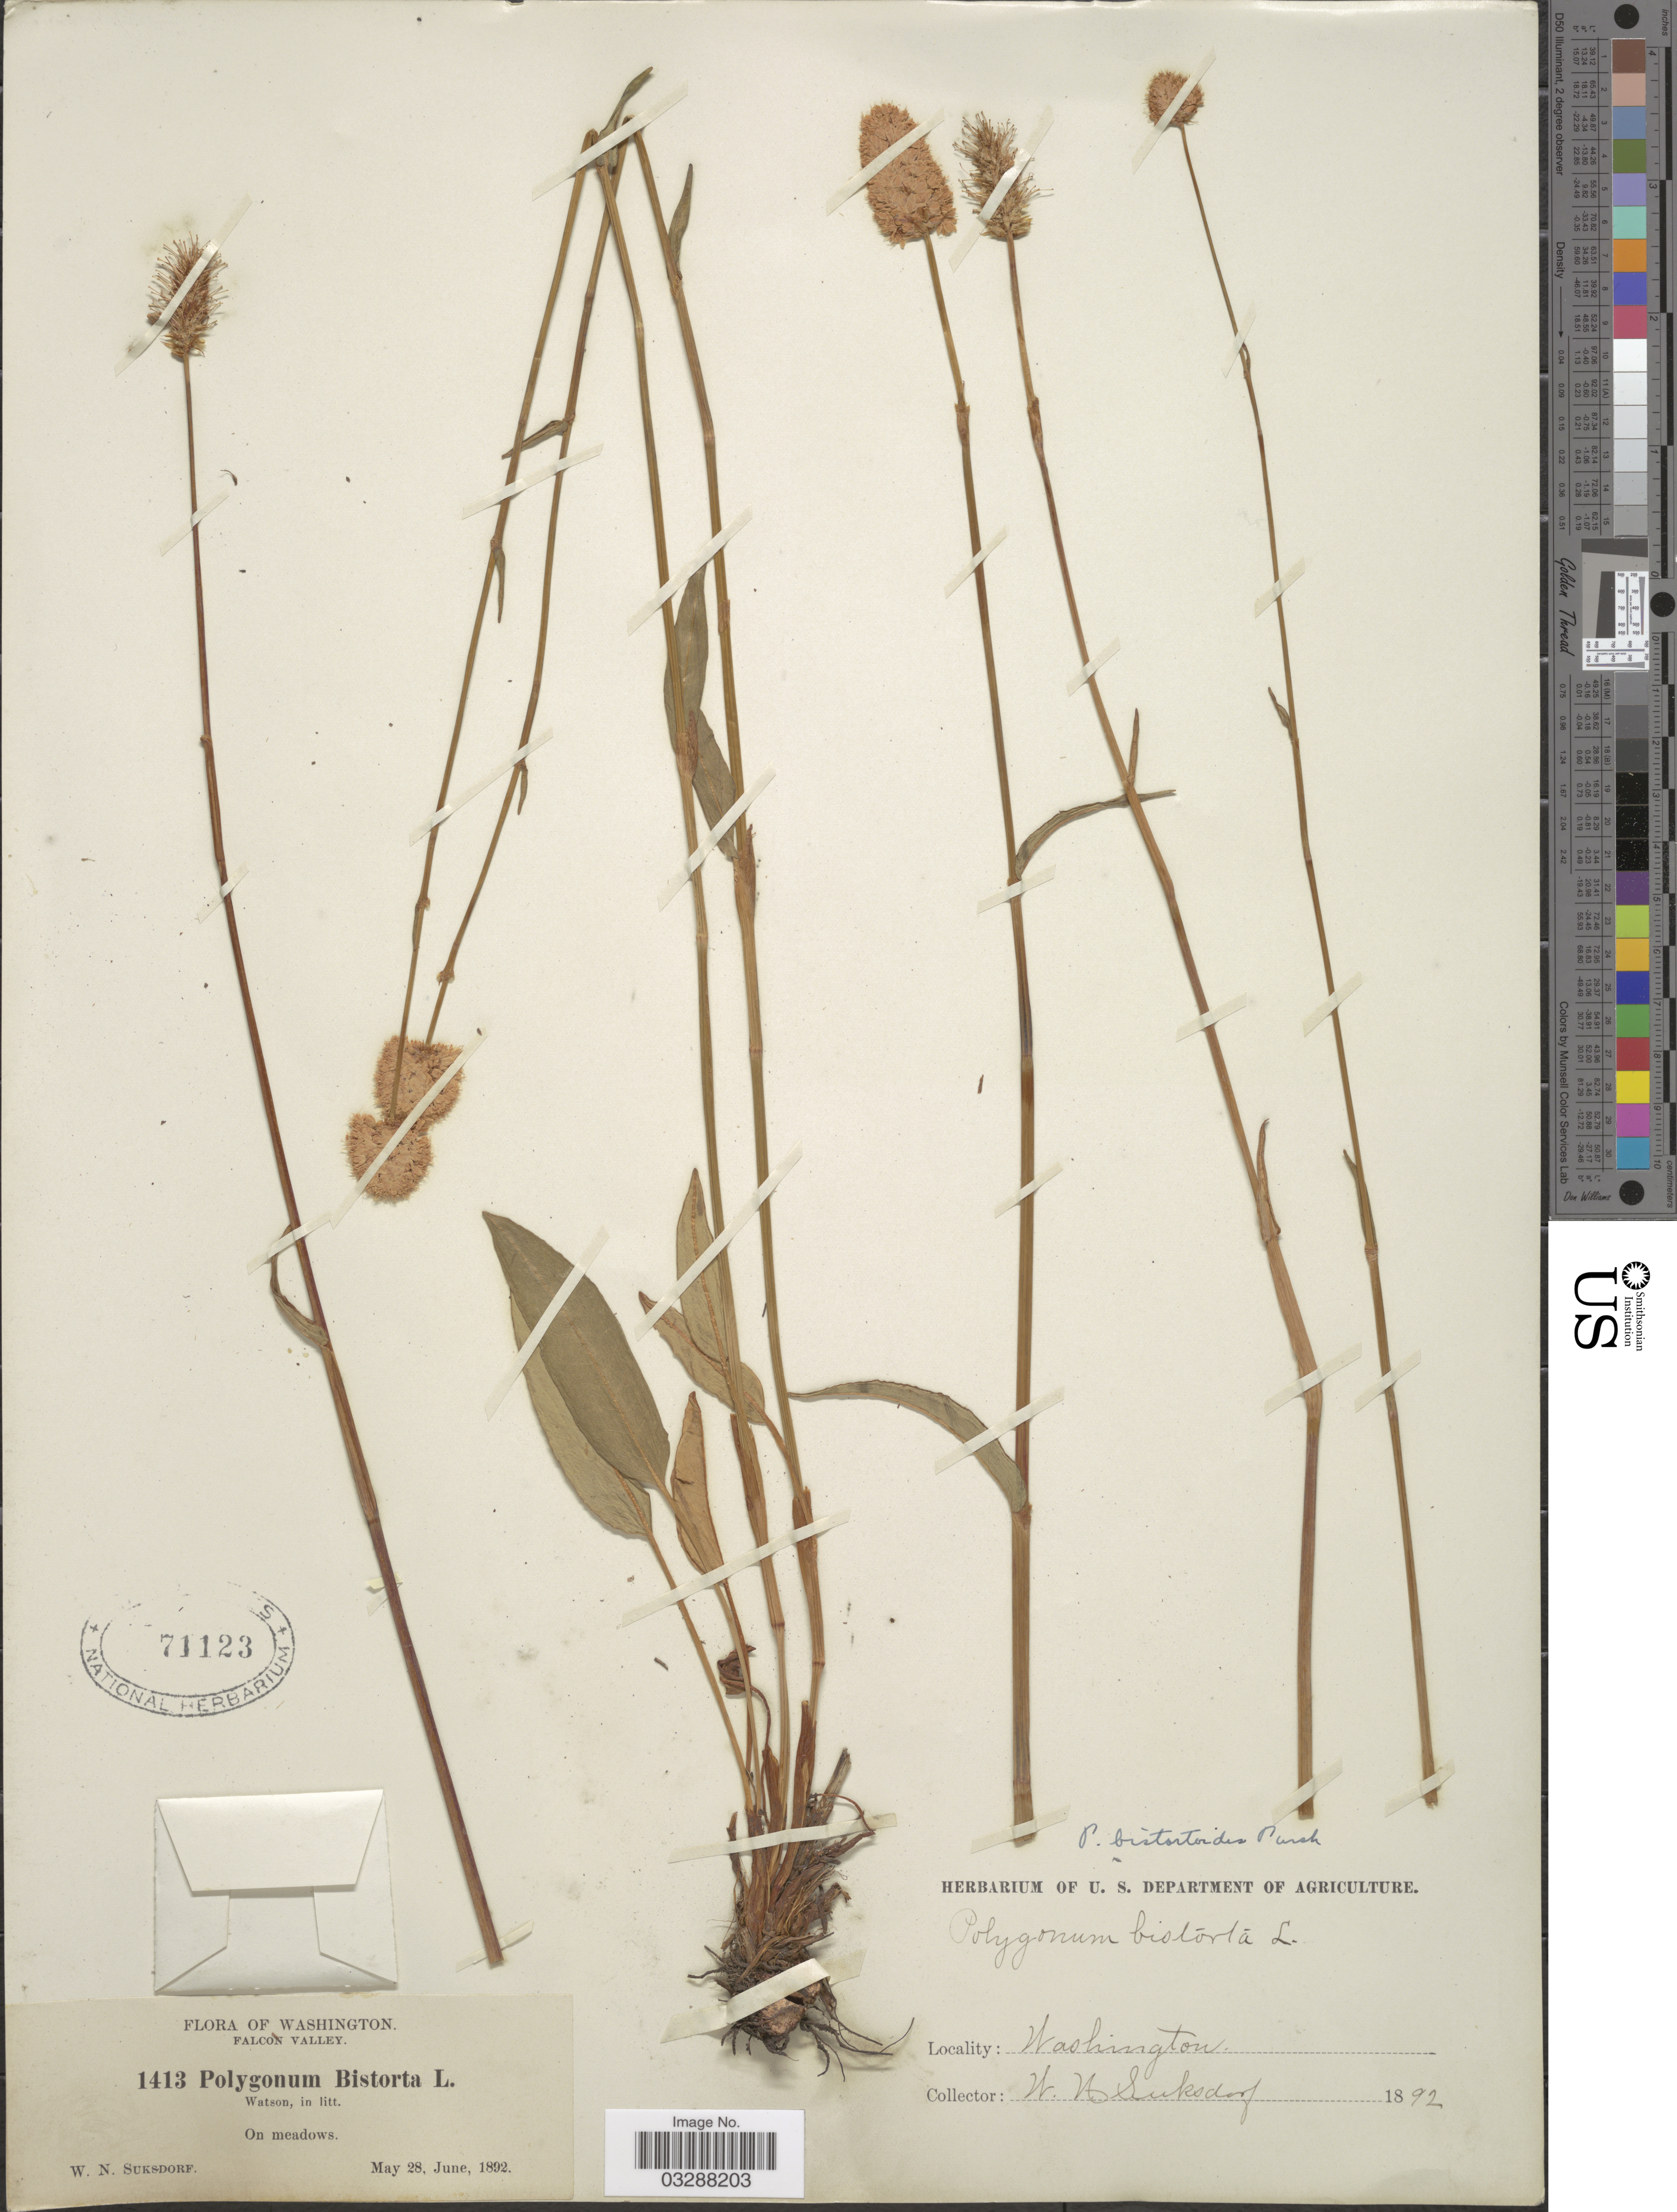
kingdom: Plantae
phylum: Tracheophyta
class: Magnoliopsida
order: Caryophyllales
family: Polygonaceae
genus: Bistorta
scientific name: Bistorta bistortoides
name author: (Pursh) Small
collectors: W. N. Suksdorf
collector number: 1413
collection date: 1892-05-28/1892-06-28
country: United States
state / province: Washington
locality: Falcon Valley. On meadows.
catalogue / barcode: US 71123